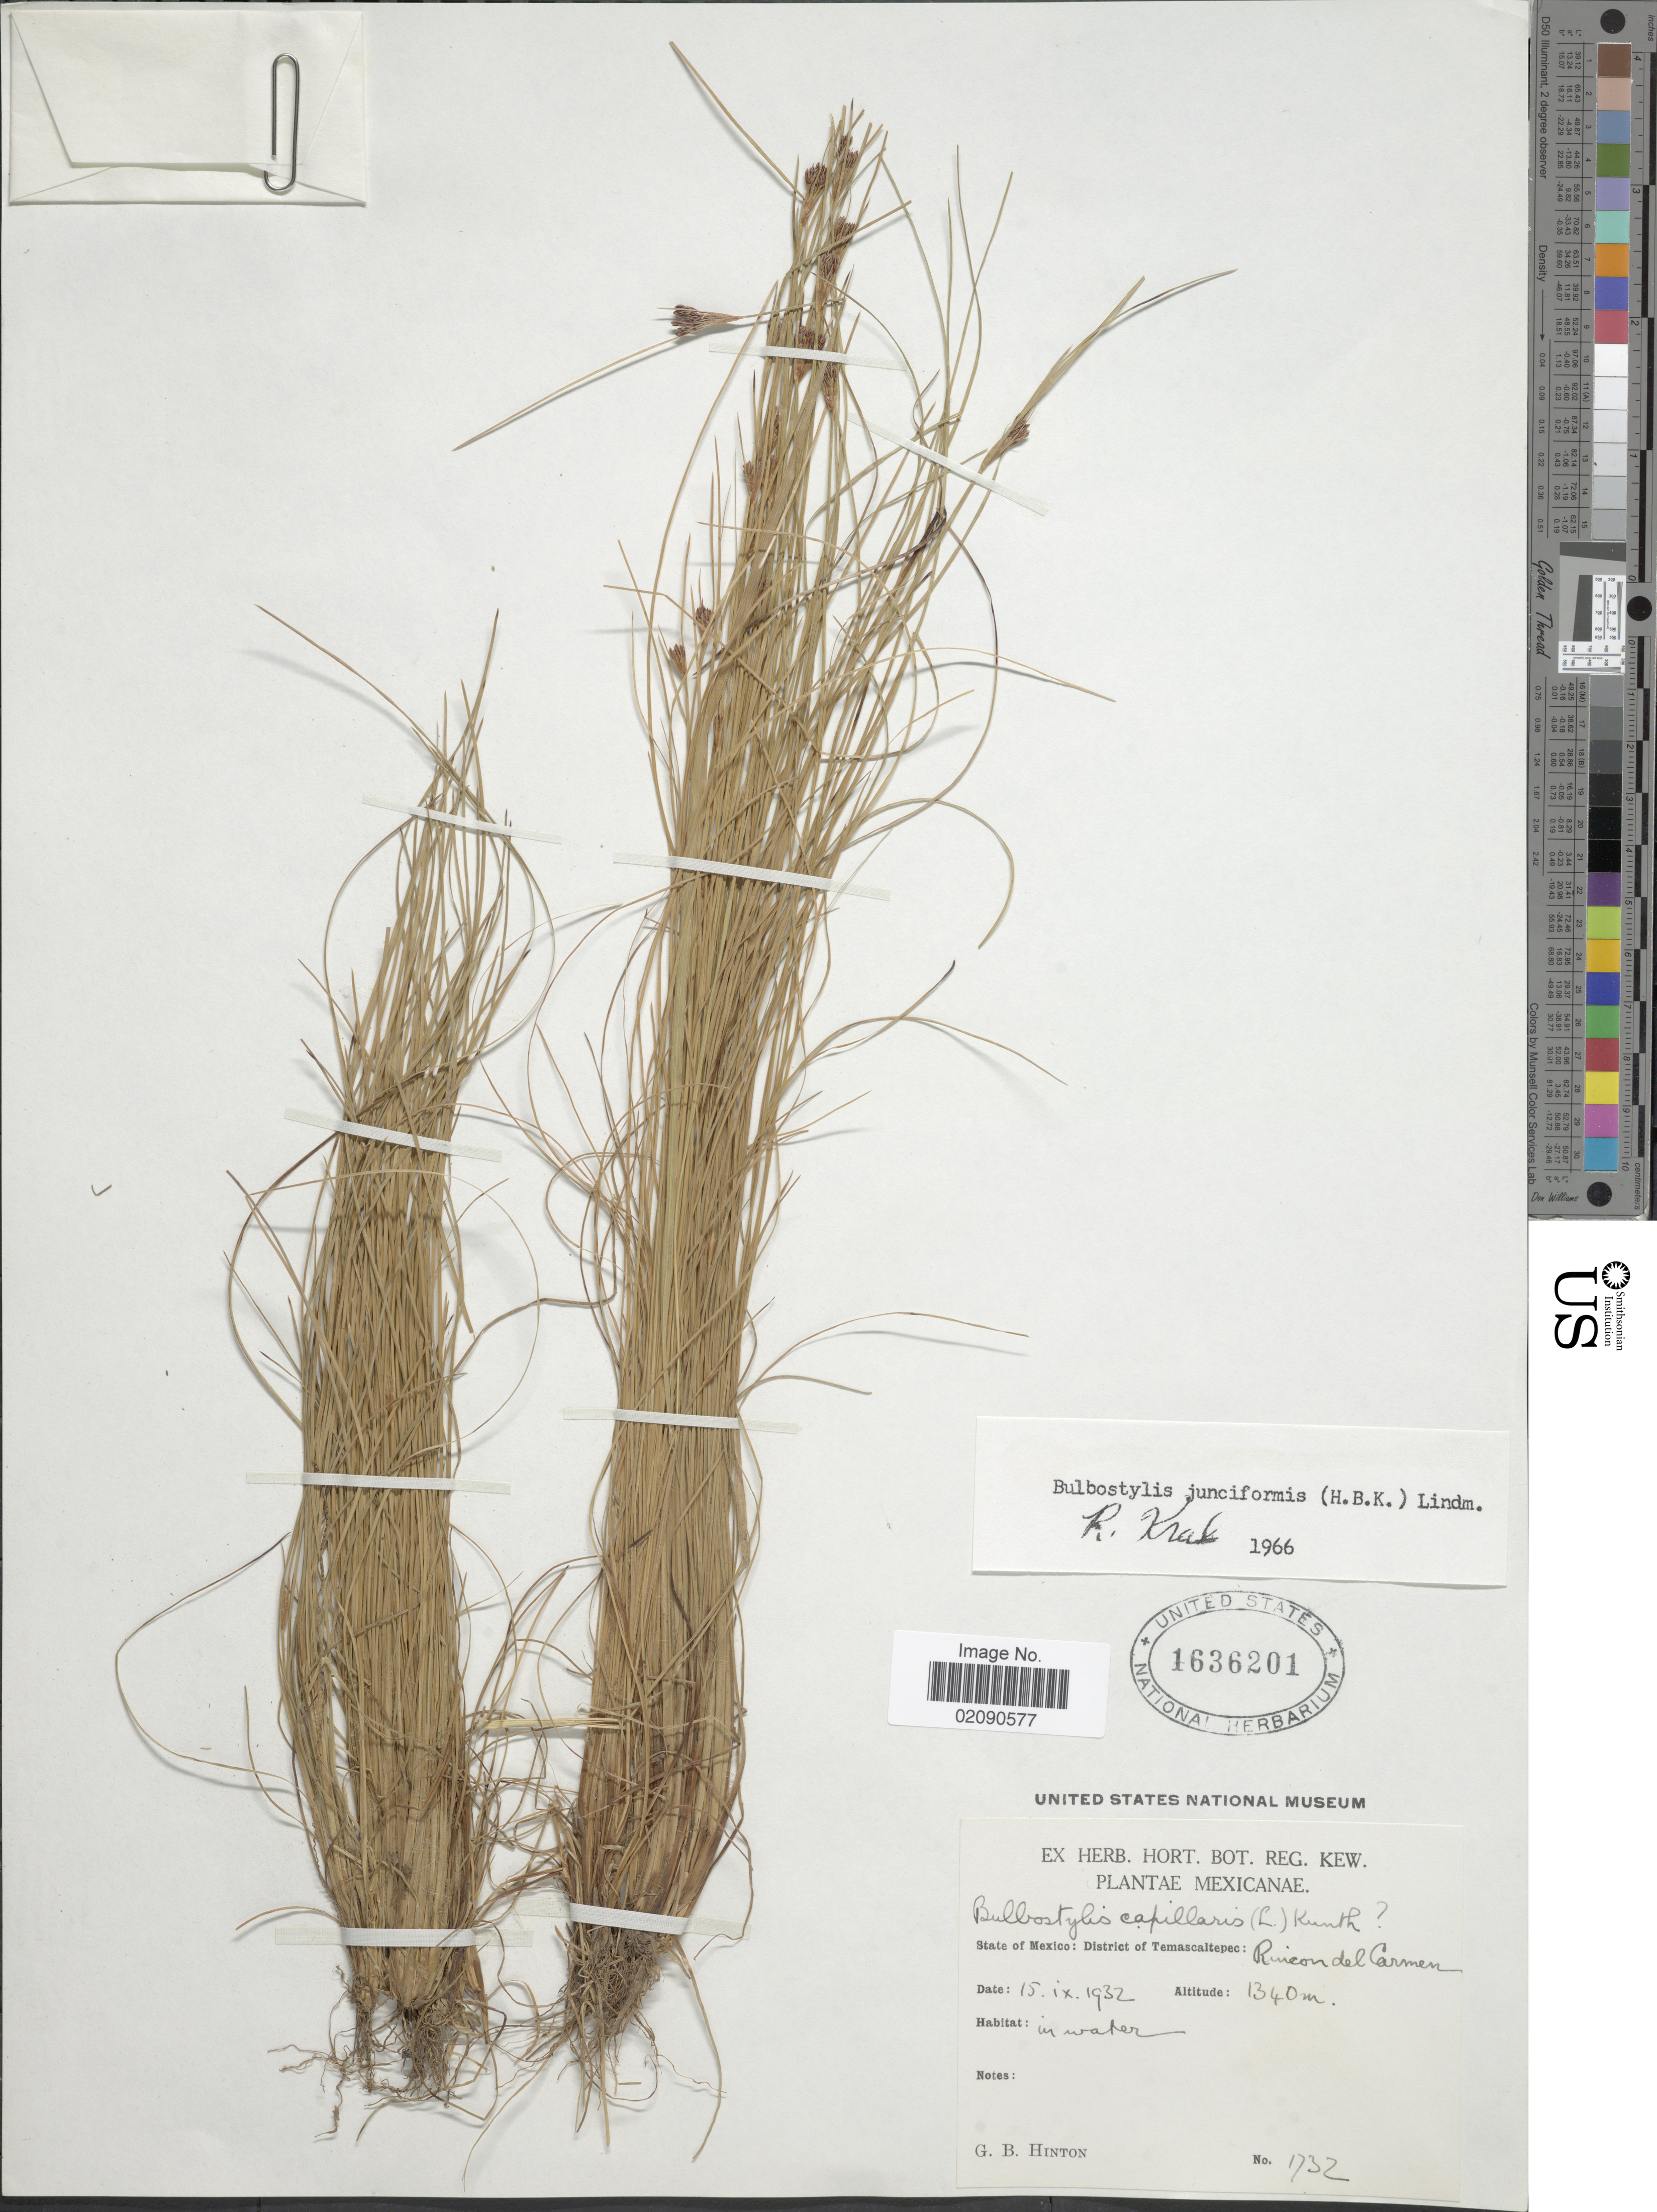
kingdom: Plantae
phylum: Tracheophyta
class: Liliopsida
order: Poales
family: Cyperaceae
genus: Bulbostylis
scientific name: Bulbostylis junciformis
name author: (Kunth) C.B. Clarke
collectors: G. B. Hinton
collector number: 1732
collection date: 1932-09-15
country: Mexico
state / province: México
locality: District of Temascaltepec: Rincon del Carmen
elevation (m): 1340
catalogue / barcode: US 1636201